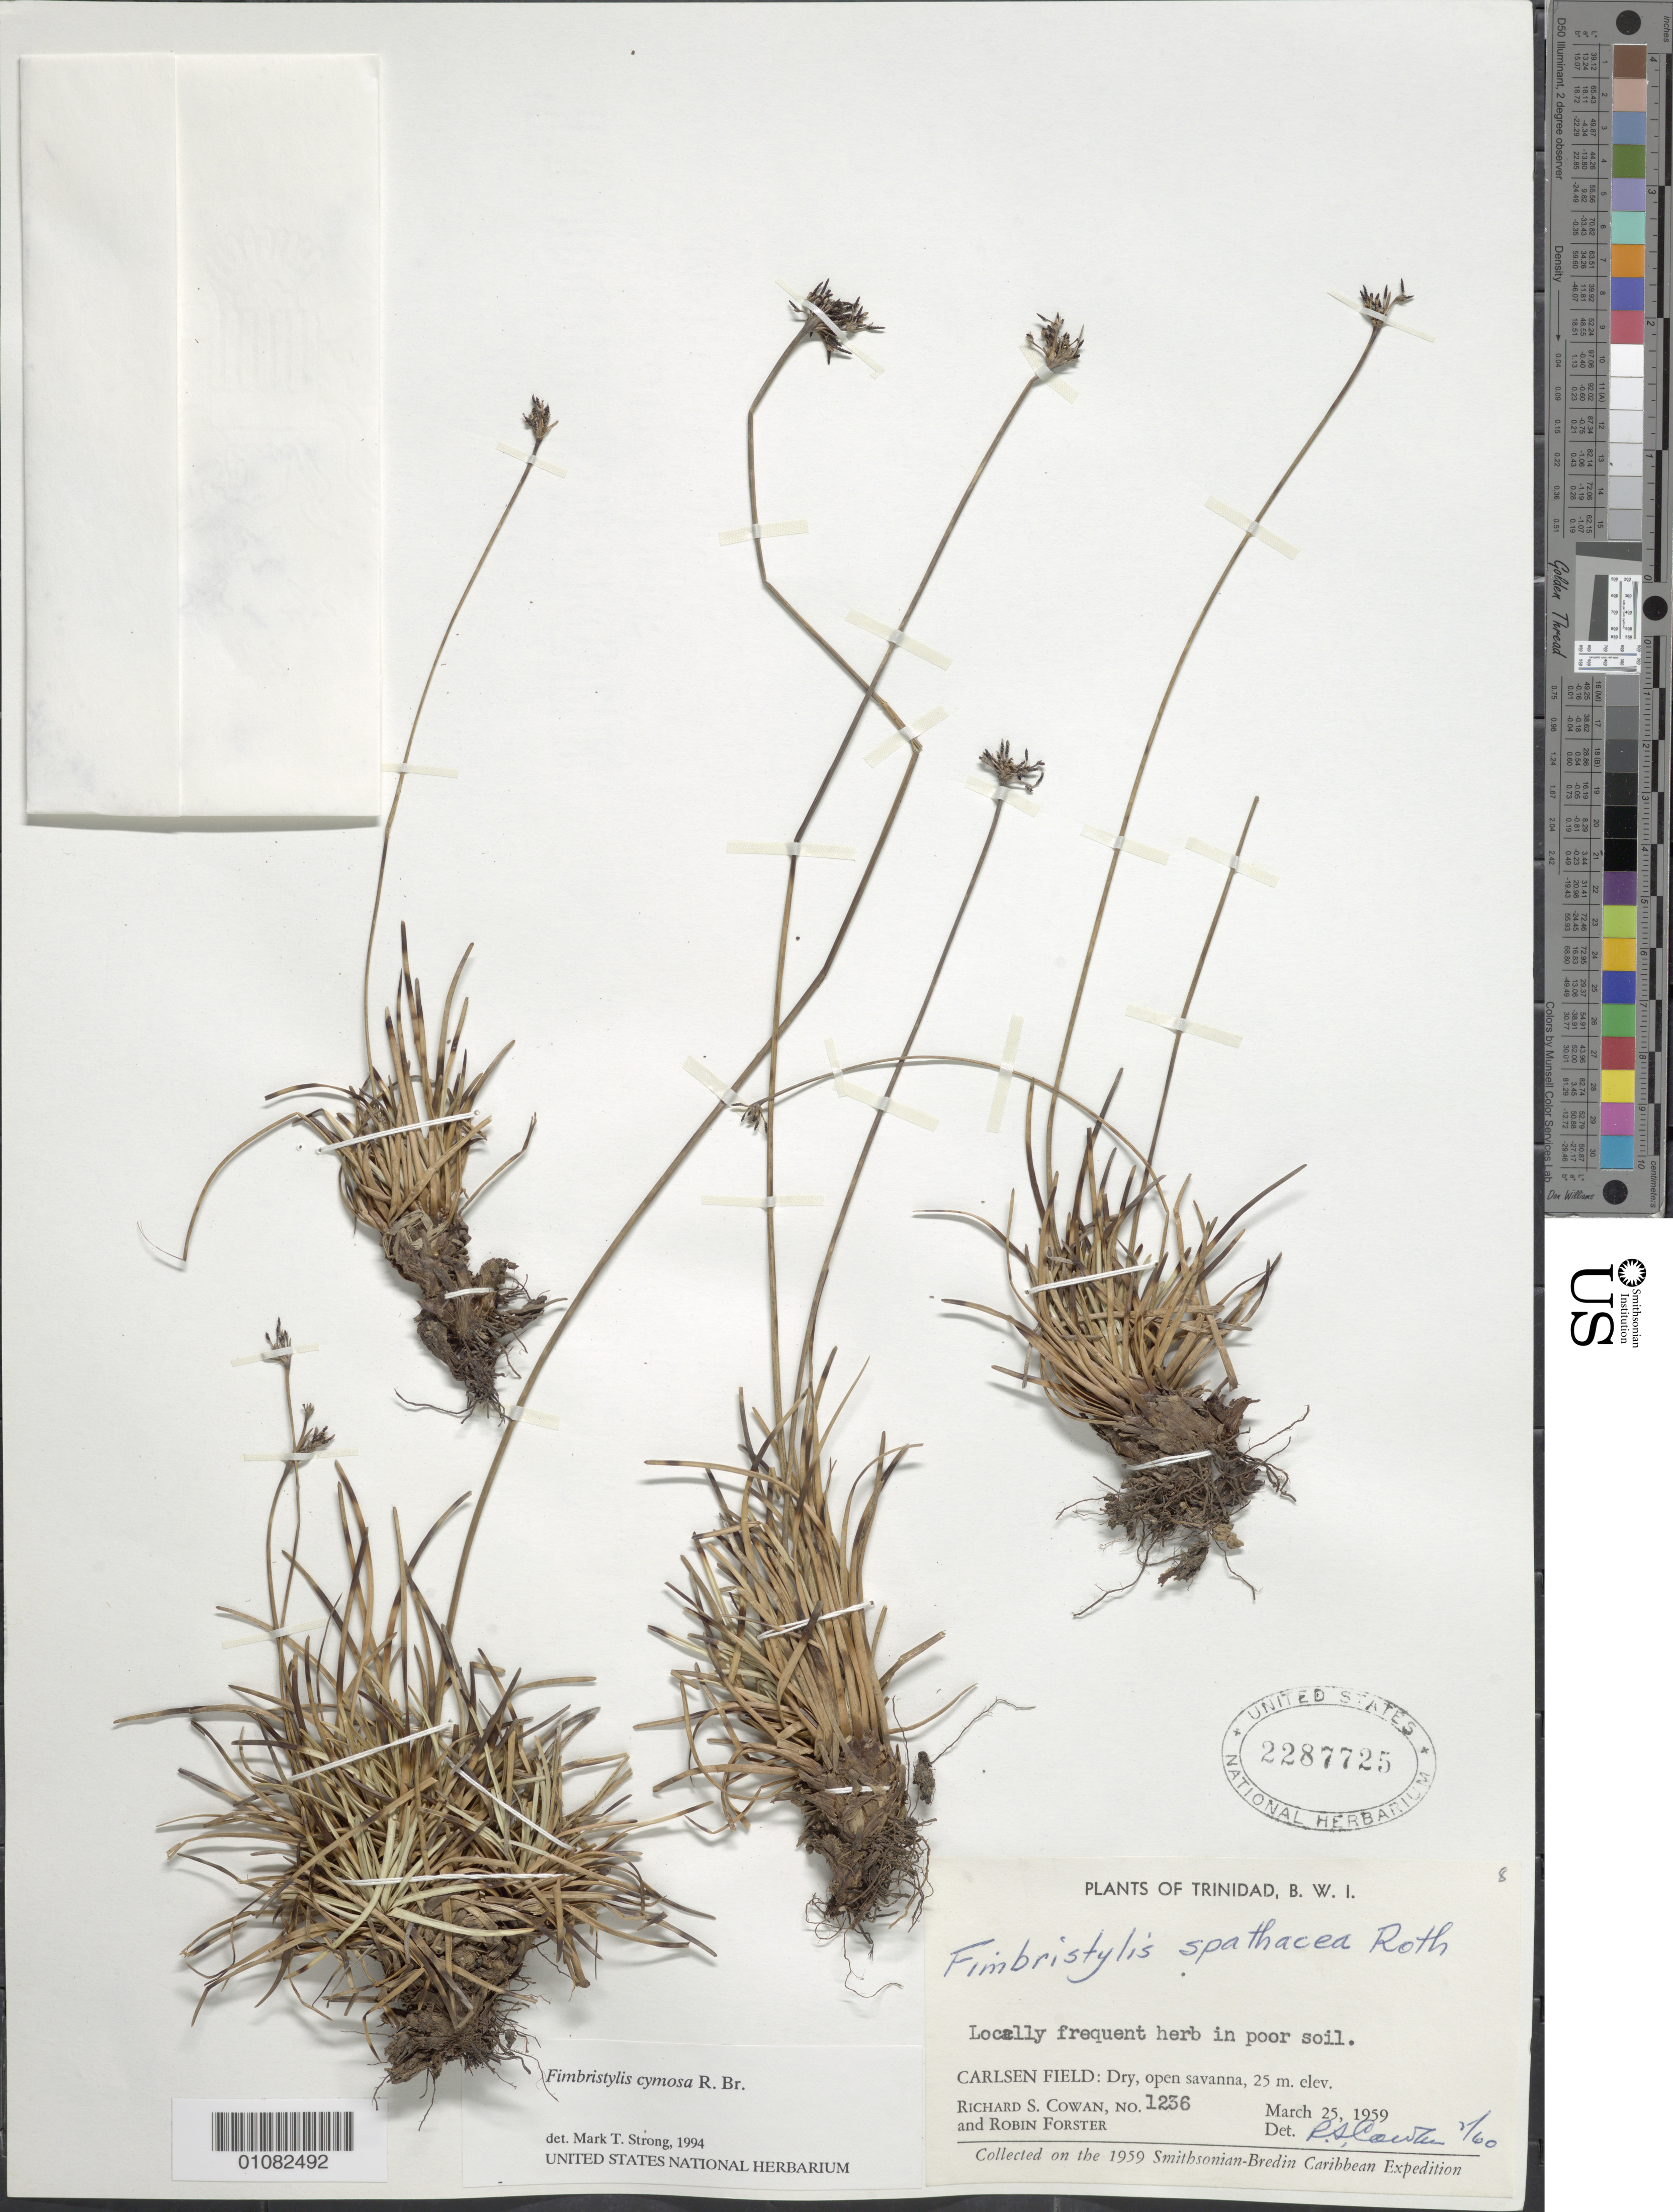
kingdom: Plantae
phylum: Tracheophyta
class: Liliopsida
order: Poales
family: Cyperaceae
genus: Fimbristylis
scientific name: Fimbristylis cymosa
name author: R. Br.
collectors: R. S. Cowan & R. Forster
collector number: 1236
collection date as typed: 25 Mar 1959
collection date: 1959-03-25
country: Trinidad and Tobago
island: Trinidad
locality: Carlsen Field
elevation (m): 25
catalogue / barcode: US 2287725